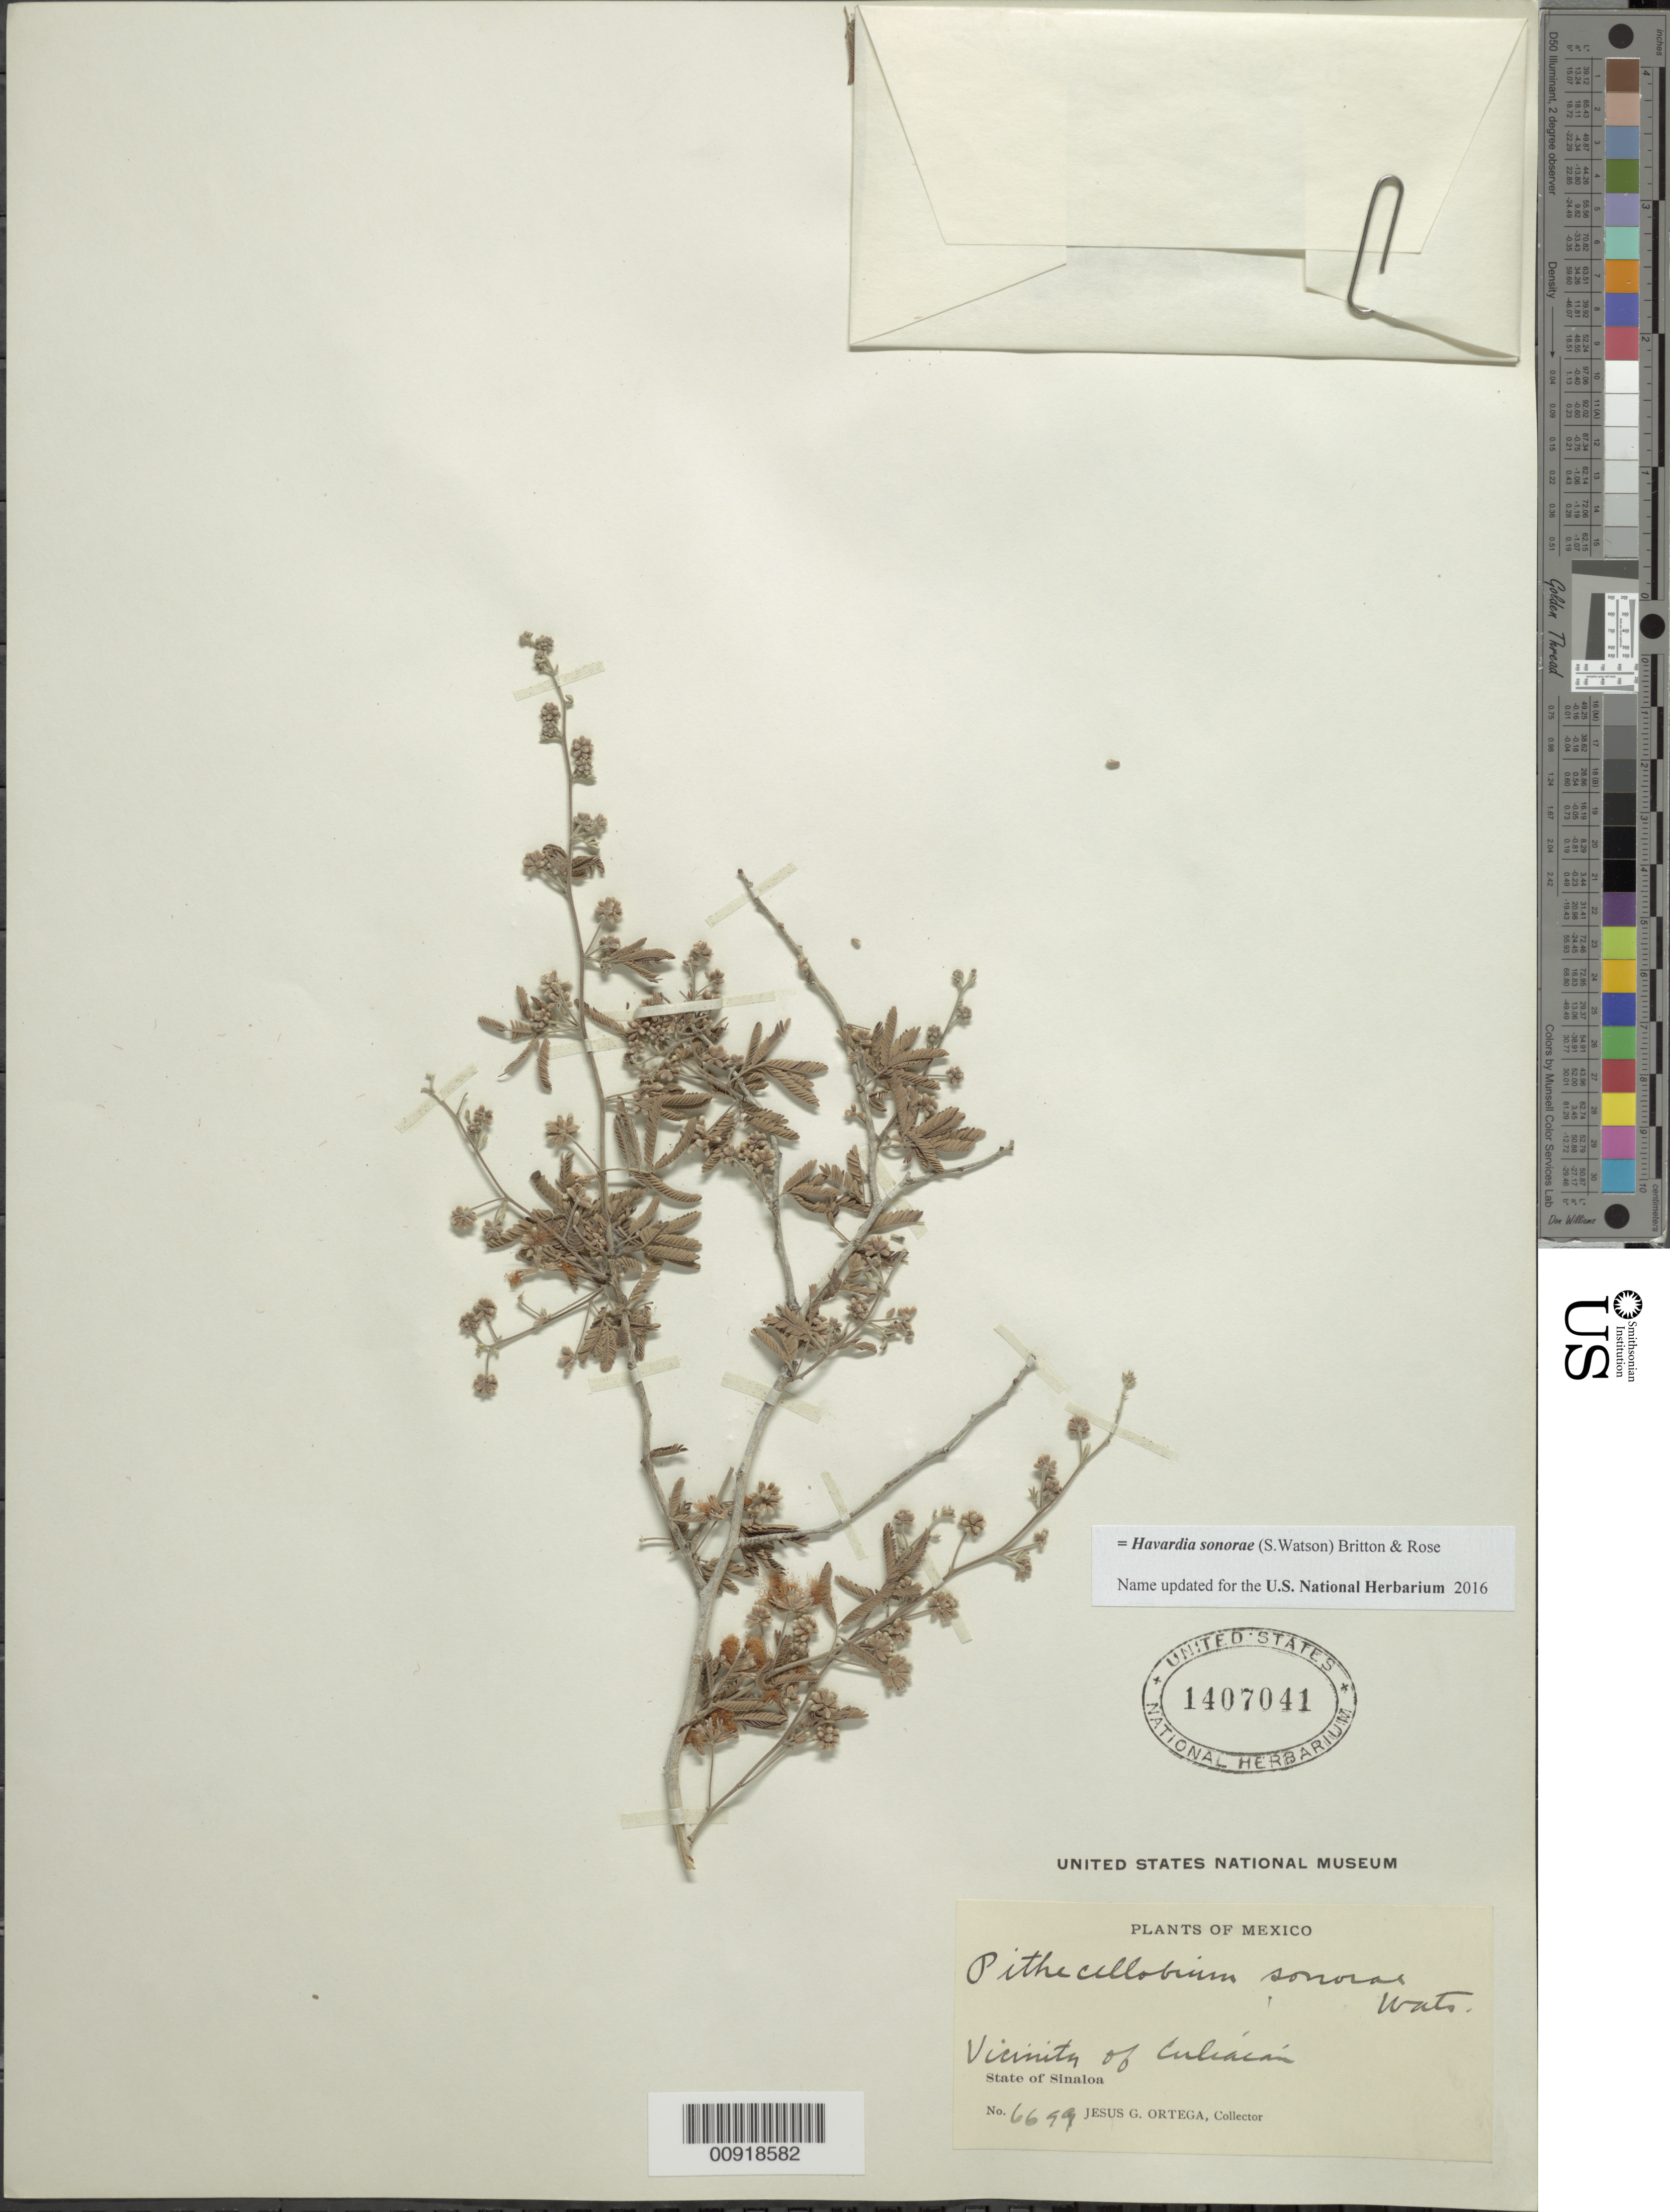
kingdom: Plantae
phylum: Tracheophyta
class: Magnoliopsida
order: Fabales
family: Fabaceae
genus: Havardia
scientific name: Havardia sonorae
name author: (S. Watson) Britton & Rose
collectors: J. Ortega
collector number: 6699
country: Mexico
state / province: Sinaloa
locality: Vicinity of Culiacán, State of Sinaloa.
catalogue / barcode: US 1407041